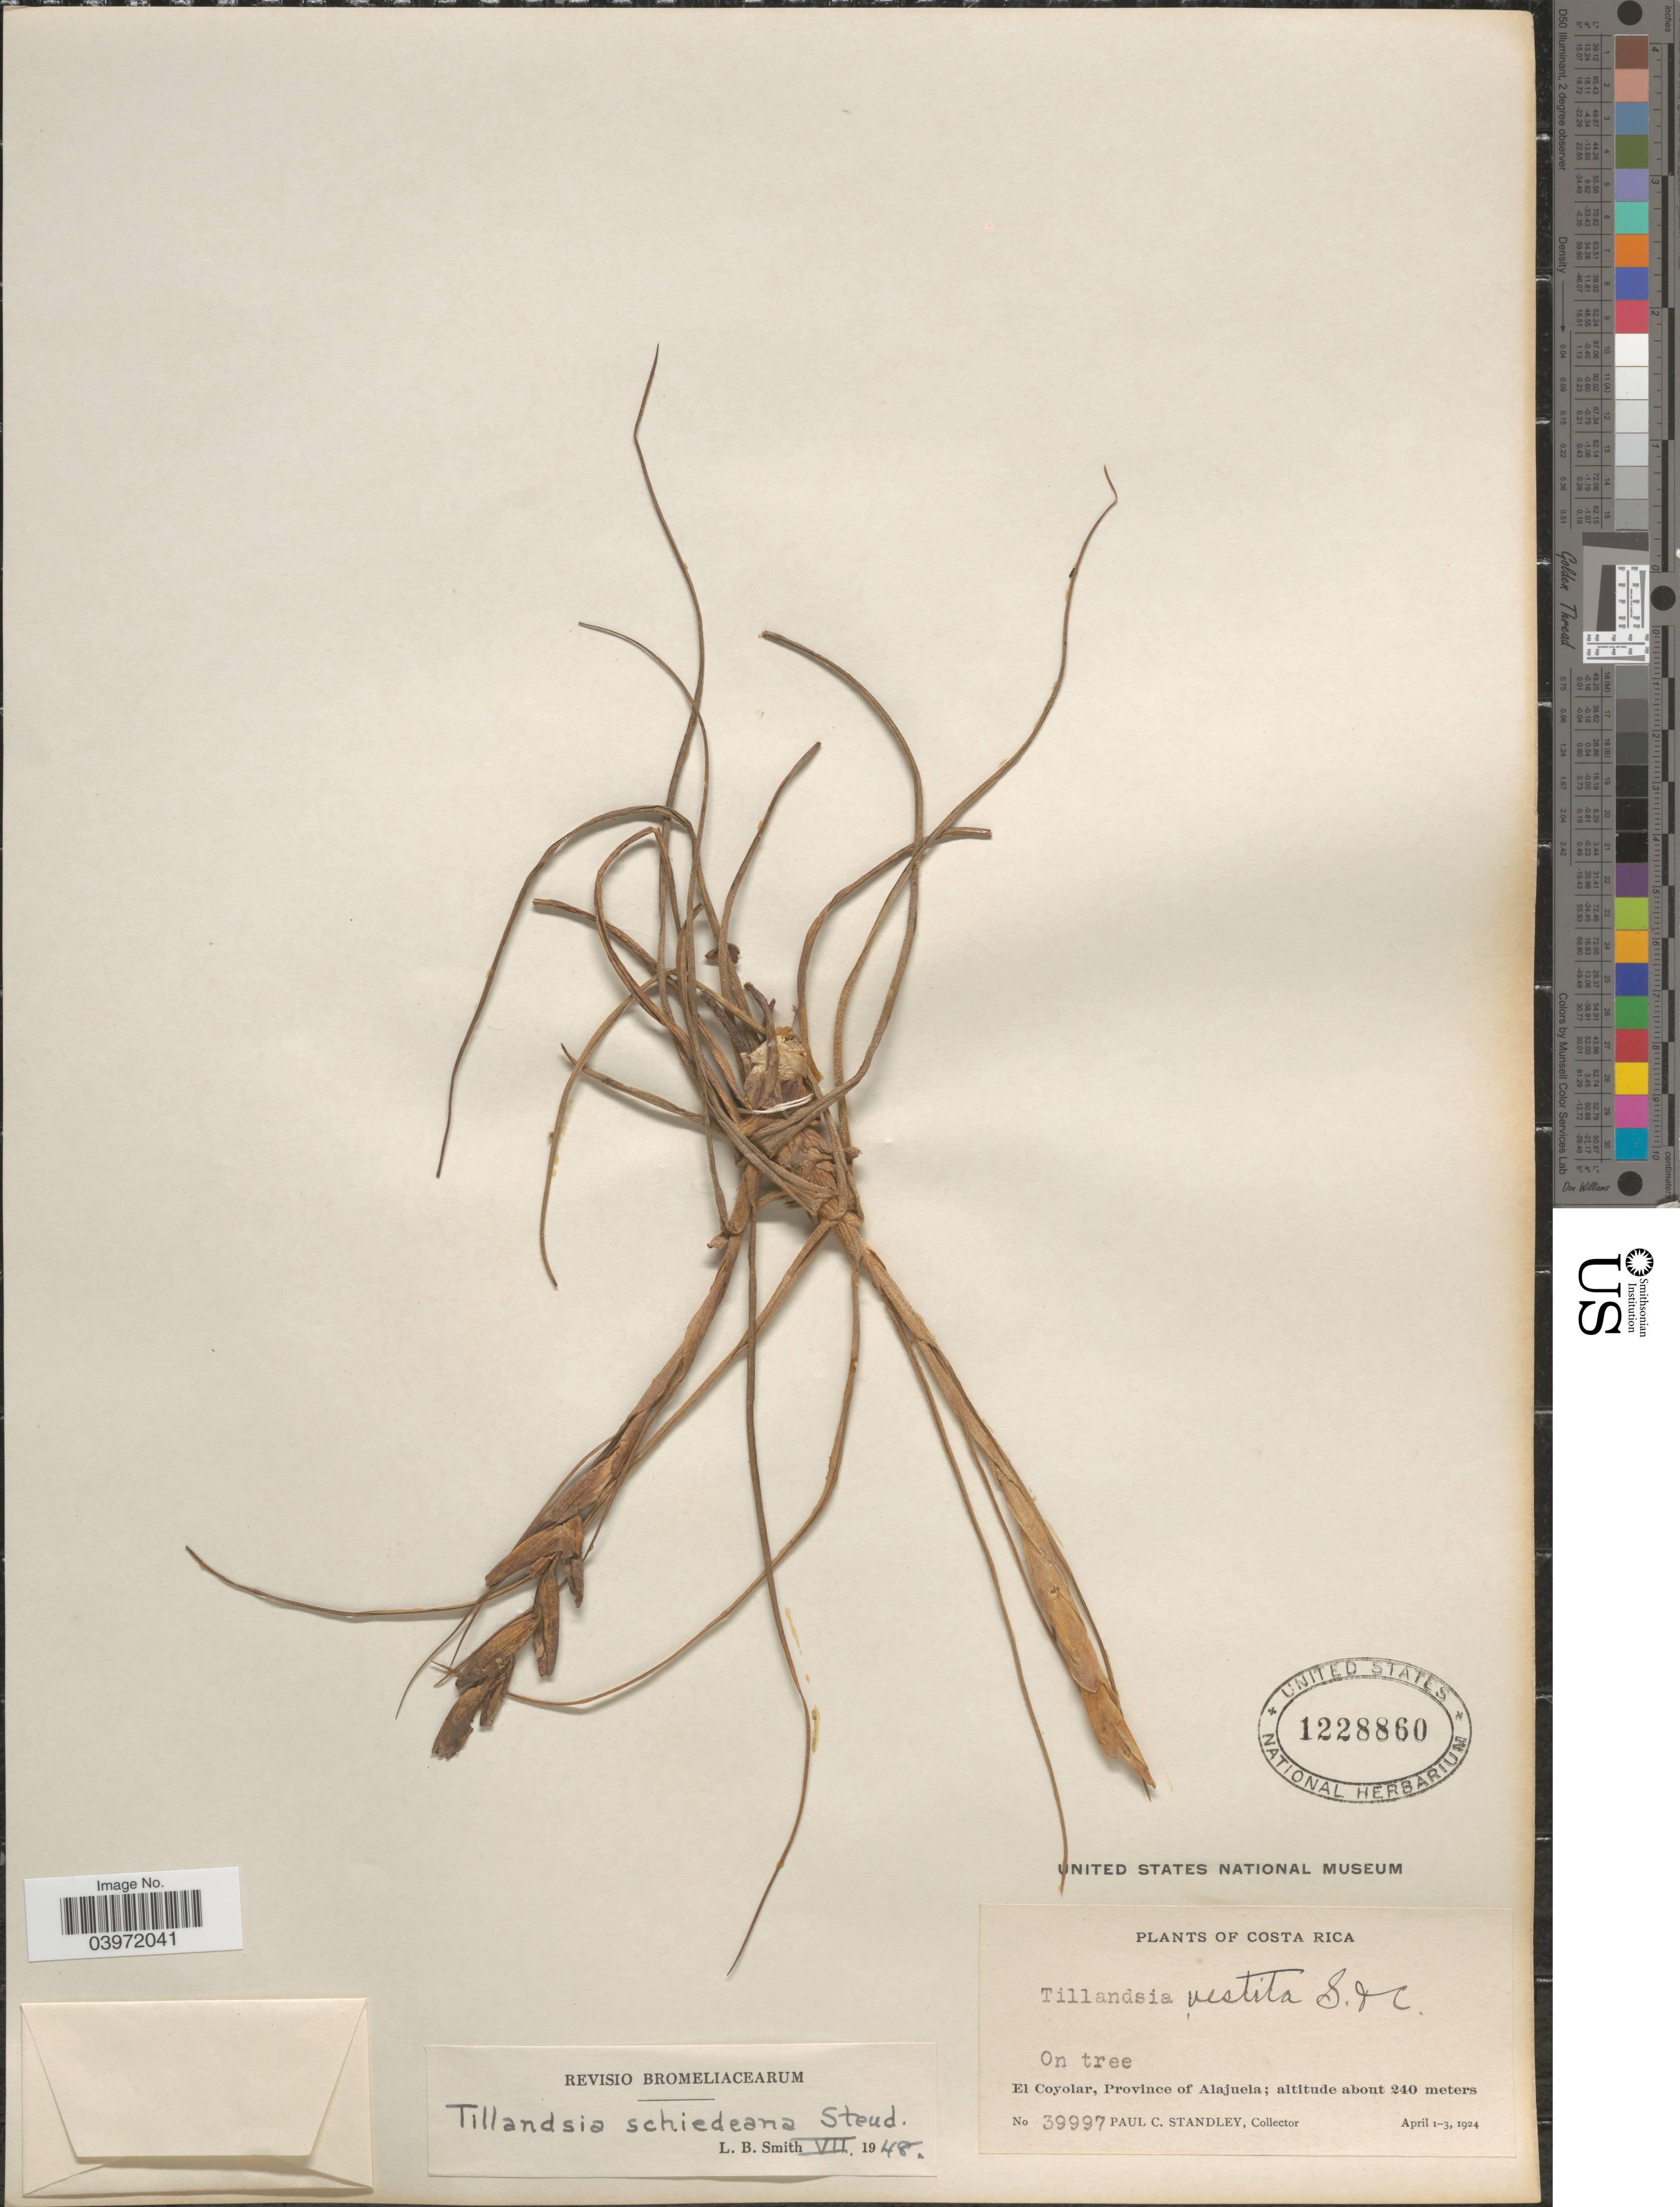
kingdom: Plantae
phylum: Tracheophyta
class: Liliopsida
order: Poales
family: Bromeliaceae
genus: Tillandsia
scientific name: Tillandsia schiedeana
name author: Steud.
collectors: P. C. Standley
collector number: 39997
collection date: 1924-04-01/1924-04-03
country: Costa Rica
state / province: Alajuela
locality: El Coyolar.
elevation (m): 240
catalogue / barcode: US 1228860